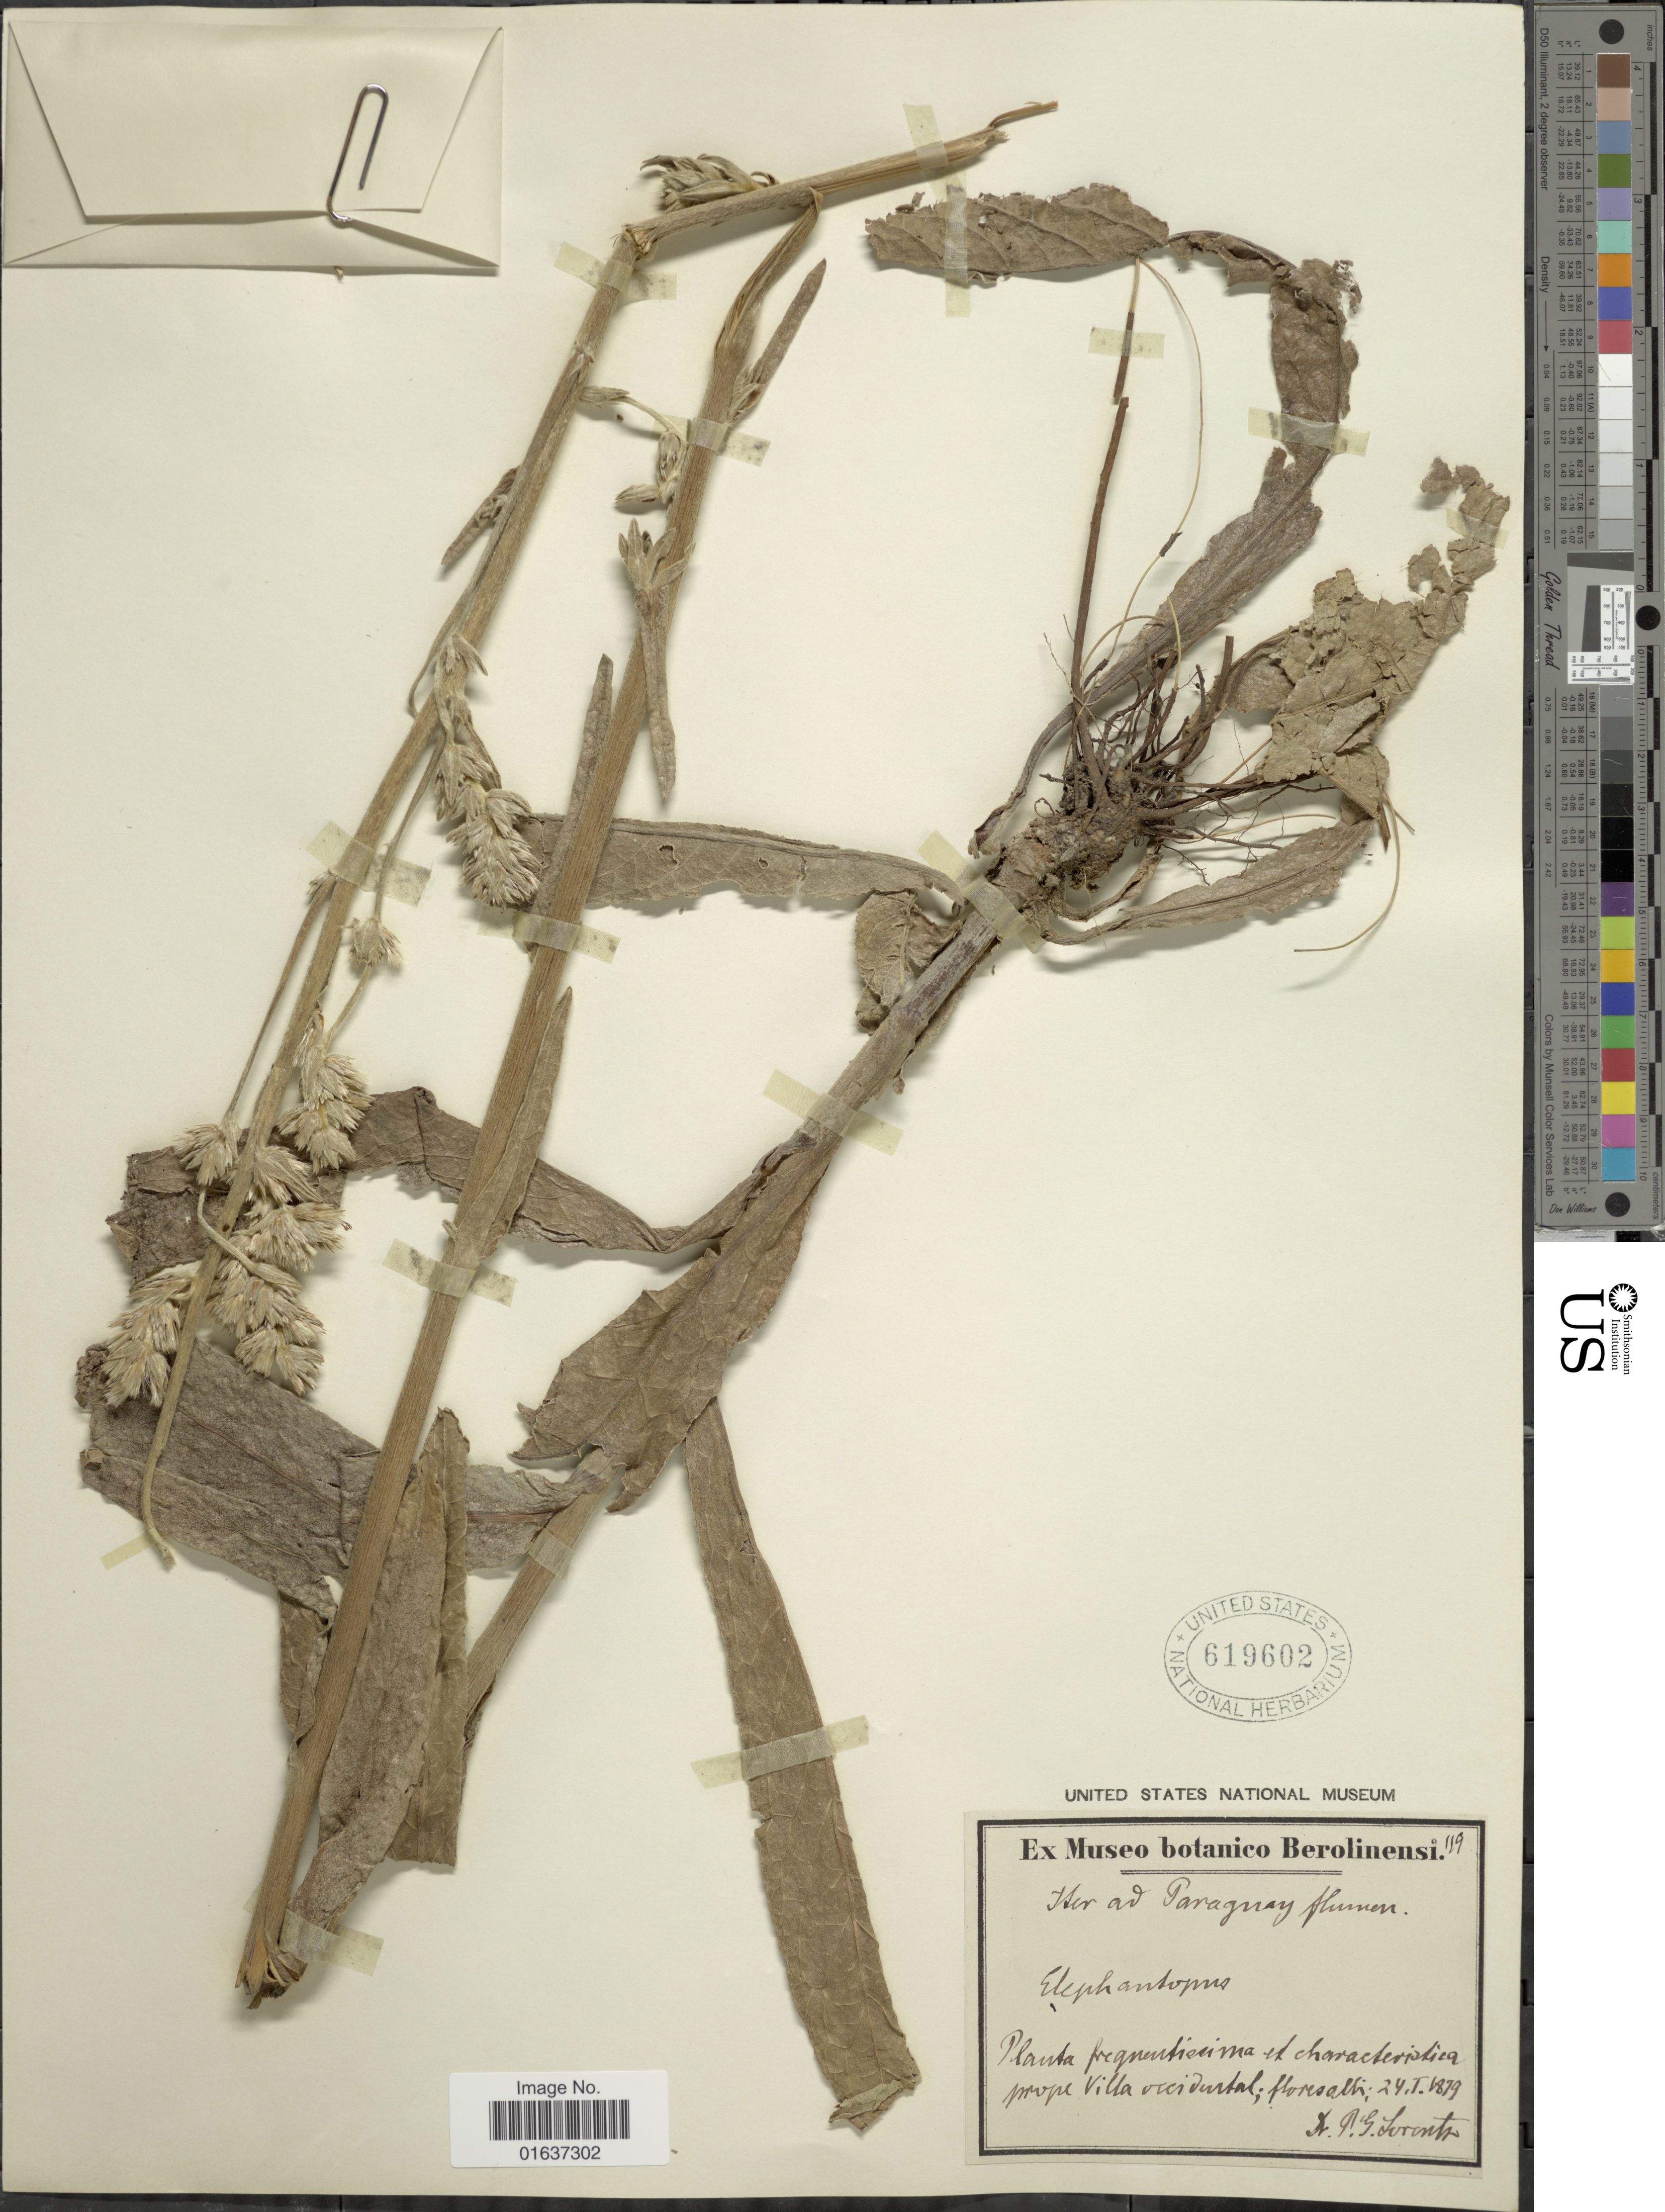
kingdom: Plantae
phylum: Tracheophyta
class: Magnoliopsida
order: Asterales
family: Asteraceae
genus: Elephantopus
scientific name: Elephantopus racemosus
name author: Gardner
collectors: P. Soronts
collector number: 119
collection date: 1879-01-24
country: Paraguay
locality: Prope Villa occidental.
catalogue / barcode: US 619602